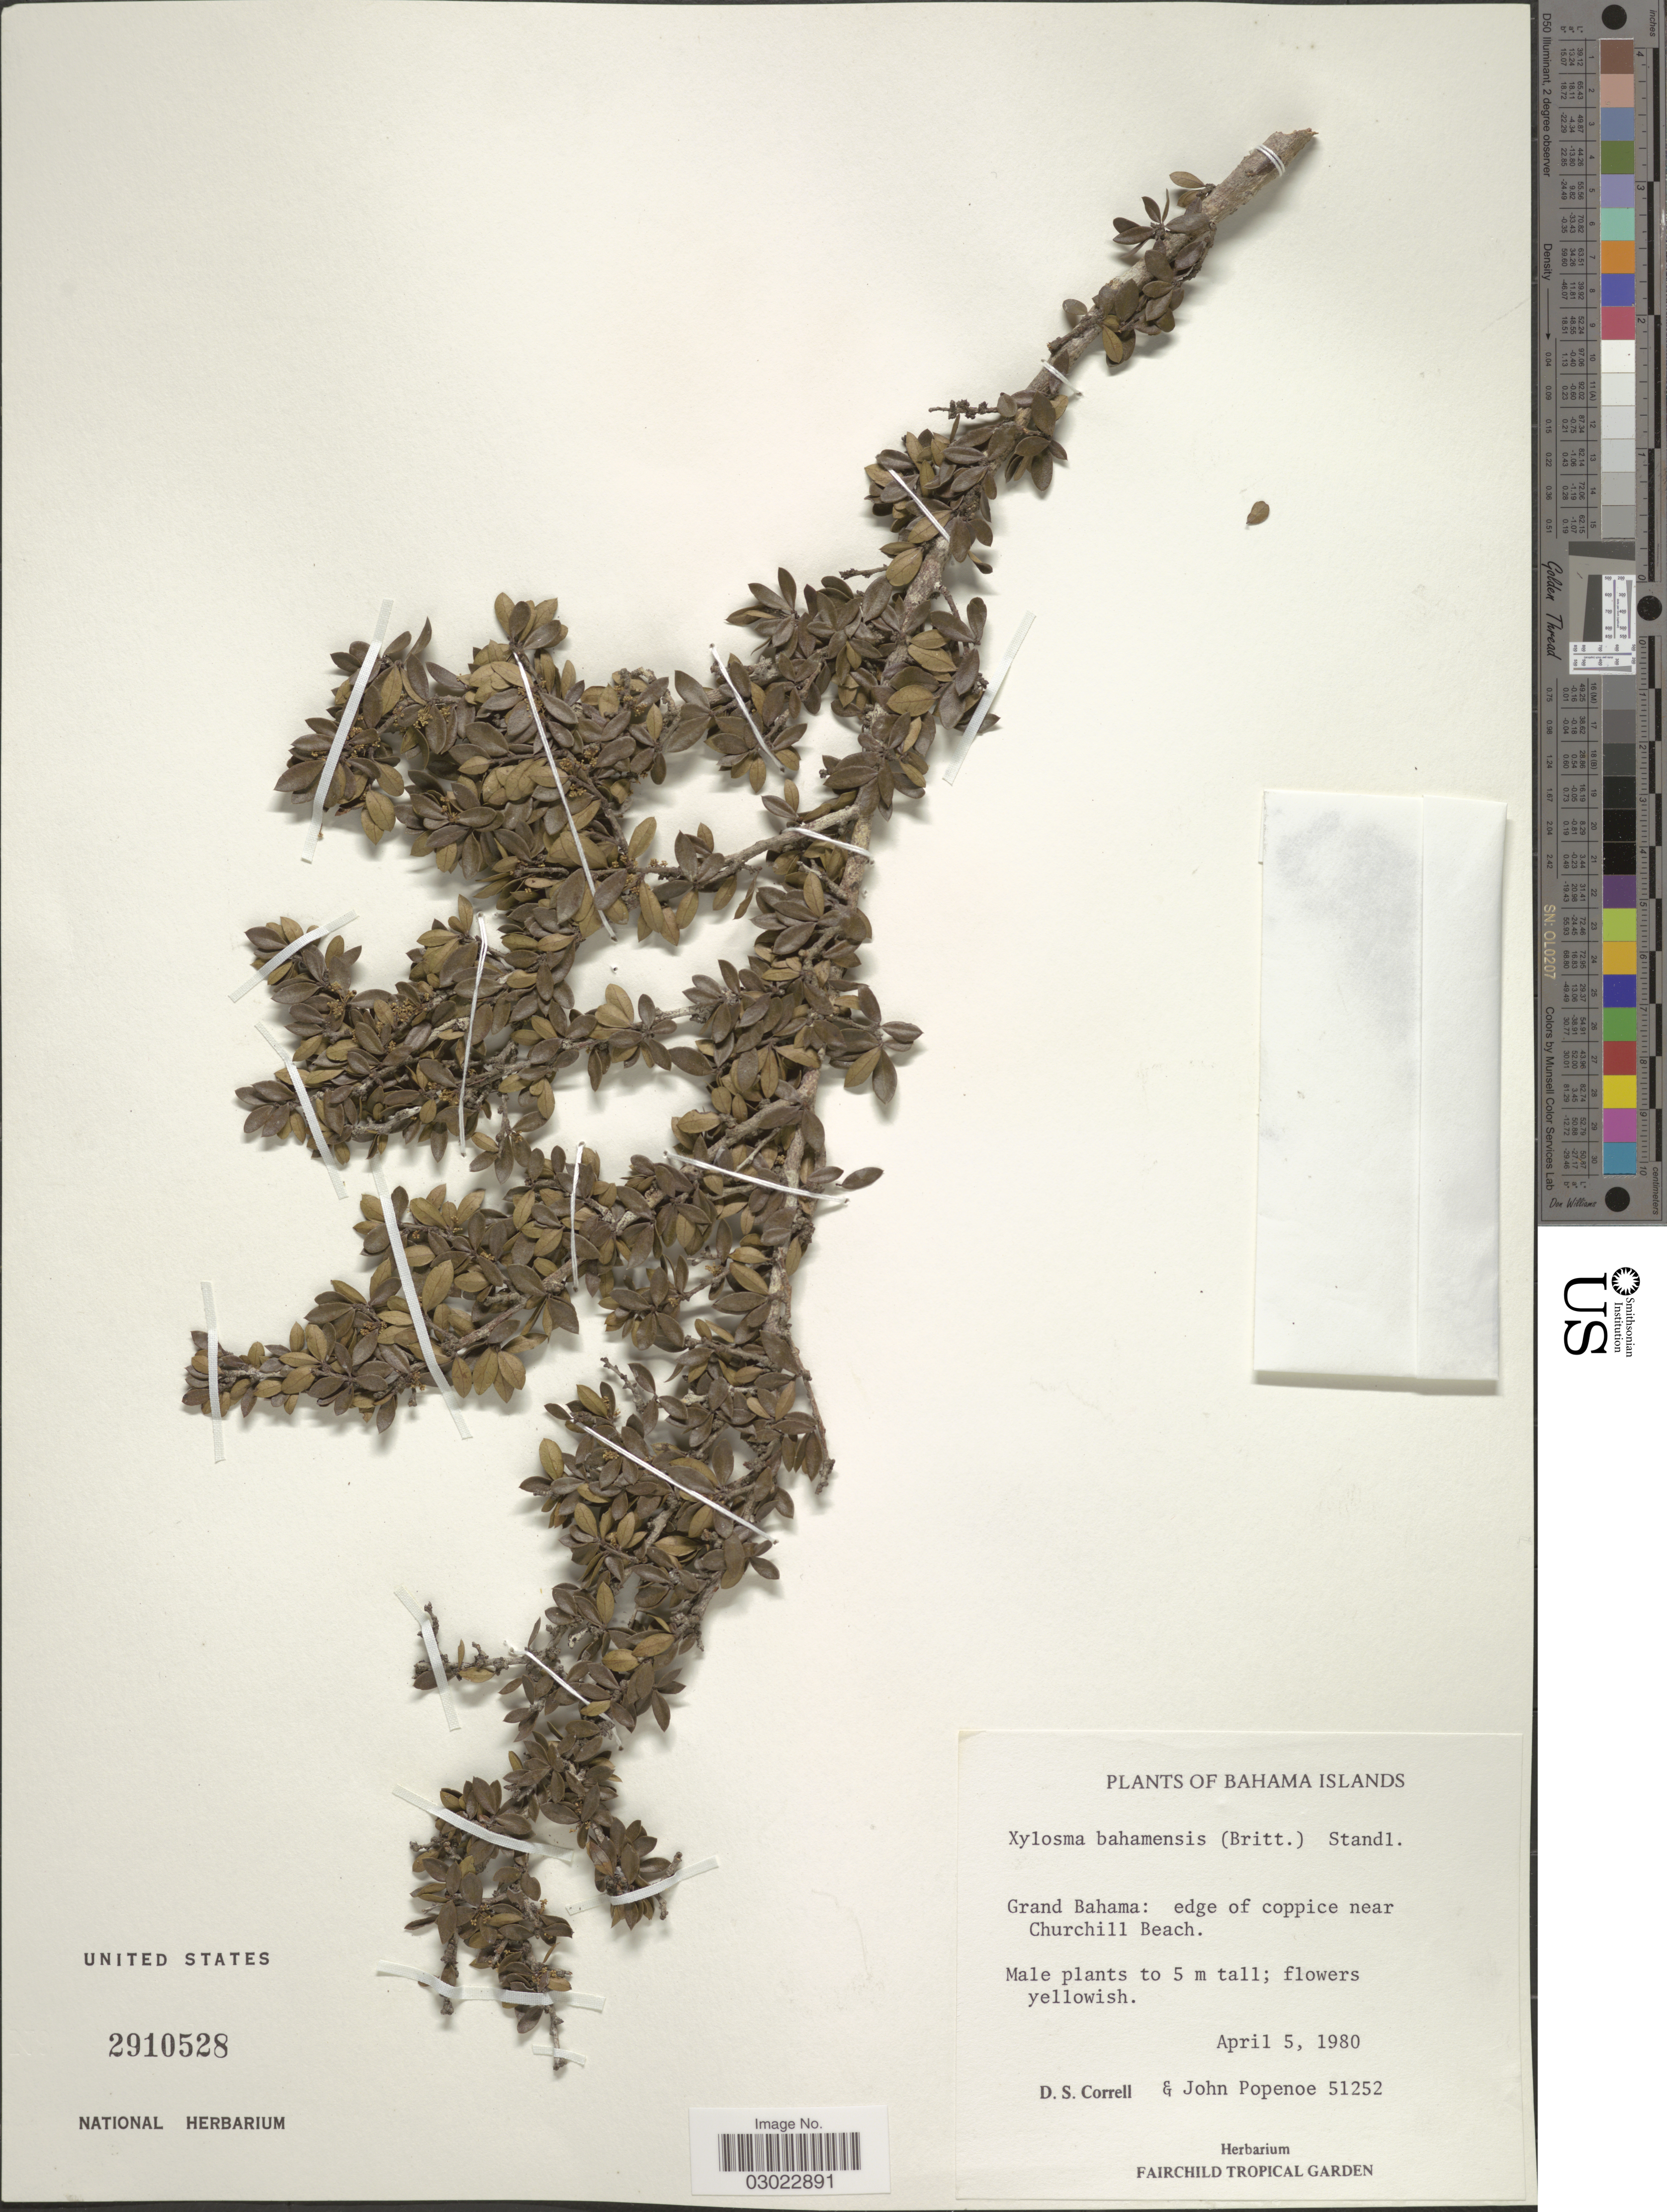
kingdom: Plantae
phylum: Tracheophyta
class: Magnoliopsida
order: Malpighiales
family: Salicaceae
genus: Xylosma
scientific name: Xylosma bahamensis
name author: Standl.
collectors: D. S. Correll & J. Popenoe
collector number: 51252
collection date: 1980-04-05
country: Bahamas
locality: Grand Bahama: edge of coppice near Churchill Beach.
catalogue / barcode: US 2910528